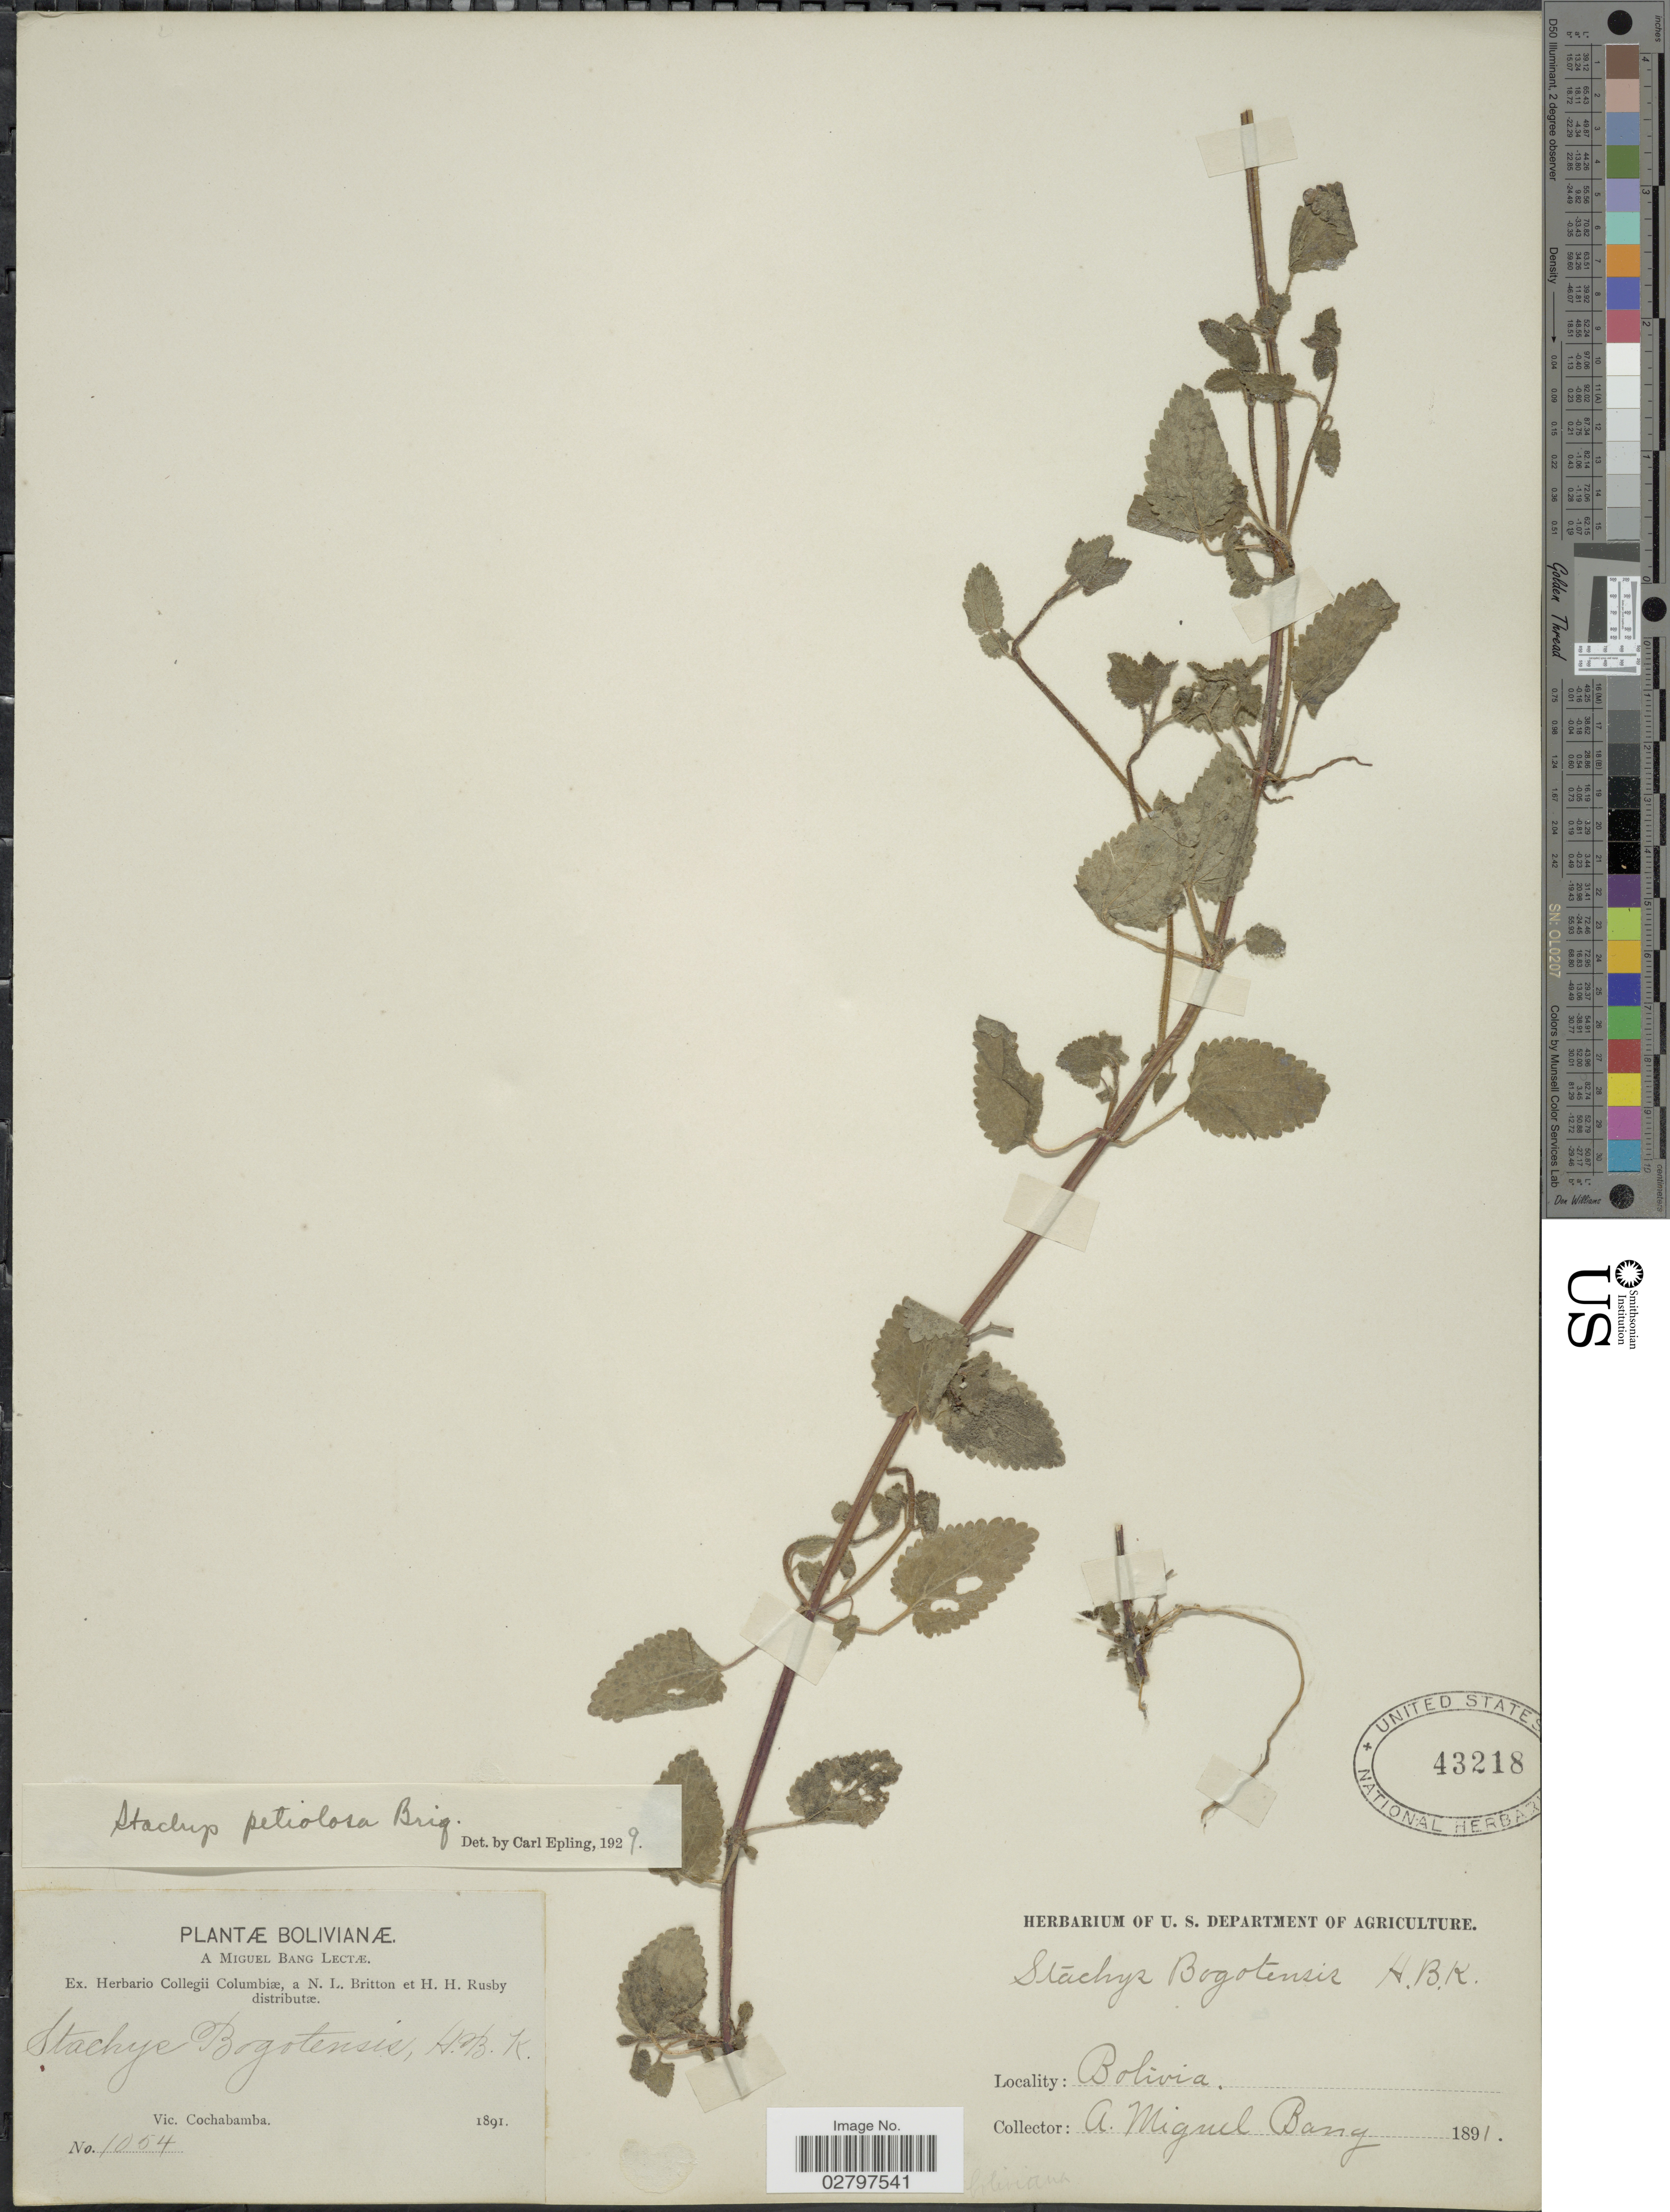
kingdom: Plantae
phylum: Tracheophyta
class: Magnoliopsida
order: Lamiales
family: Lamiaceae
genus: Stachys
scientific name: Stachys petiolosa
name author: Briq.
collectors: M. Bang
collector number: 1054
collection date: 1891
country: Bolivia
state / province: Cochabamba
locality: Vic. Cochabamba.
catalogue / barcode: US 43218